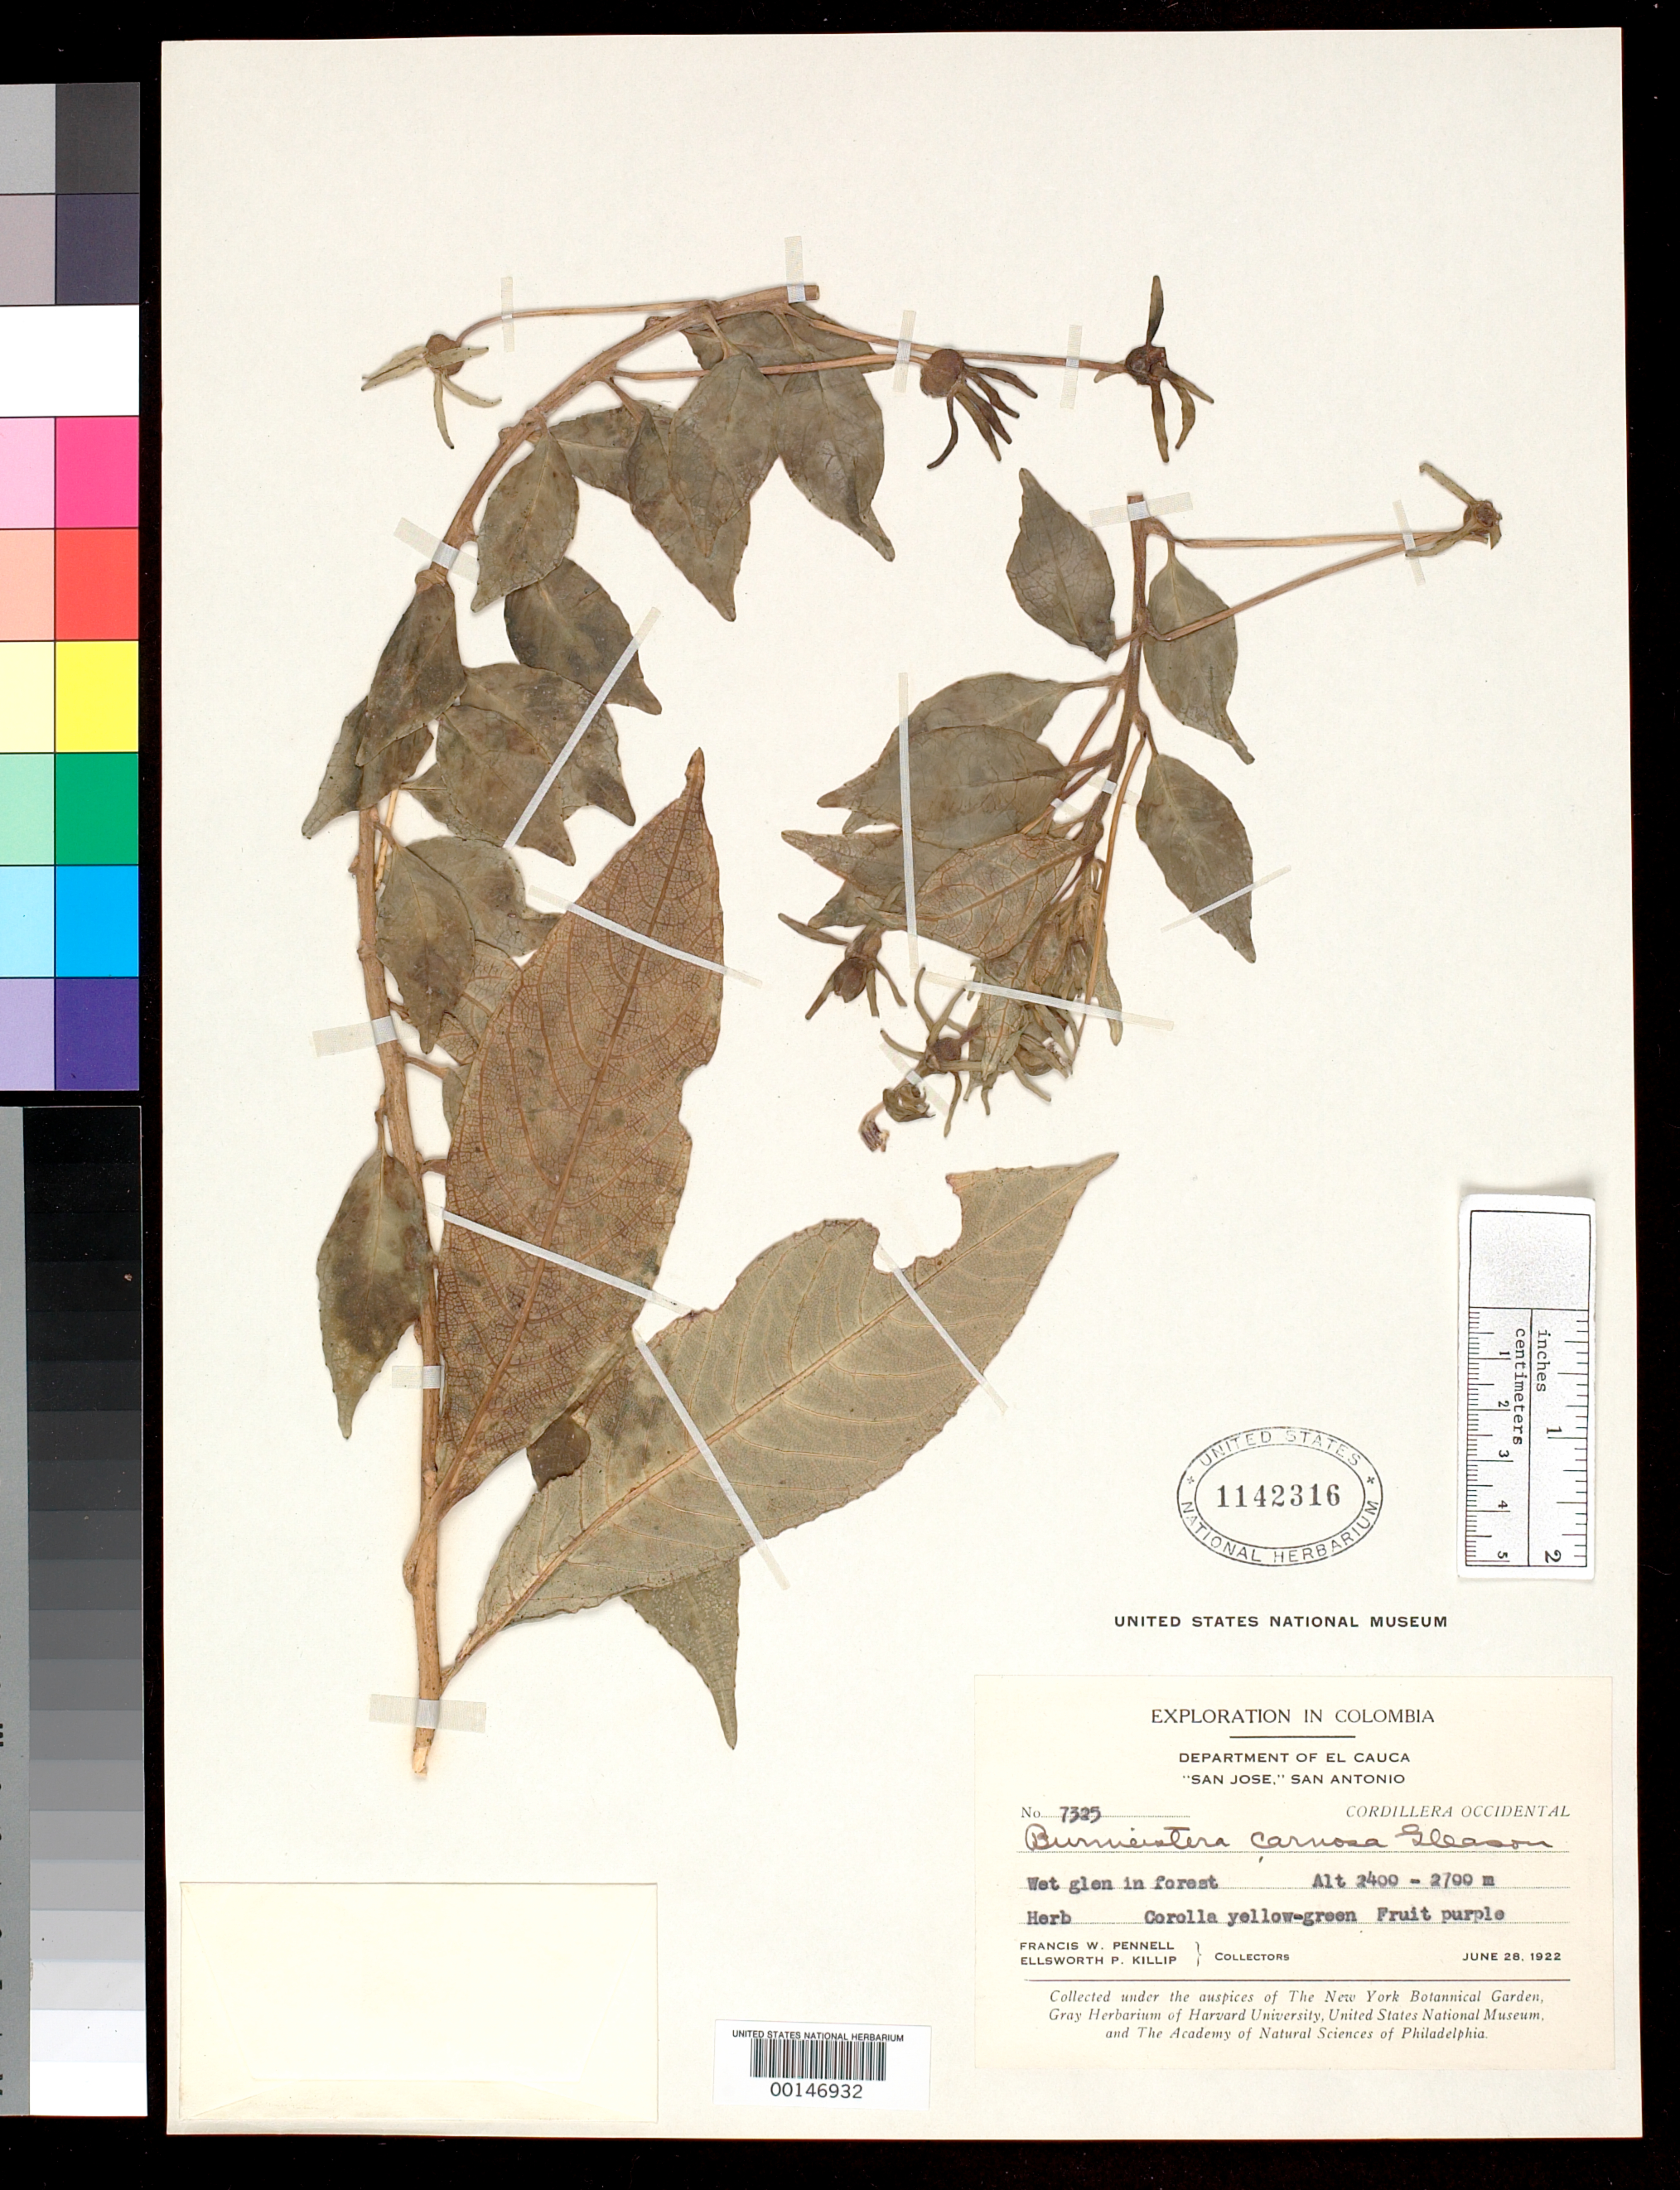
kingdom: Plantae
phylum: Tracheophyta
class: Magnoliopsida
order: Asterales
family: Campanulaceae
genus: Burmeistera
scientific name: Burmeistera carnosa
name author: Gleason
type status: Isotype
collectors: F. W. Pennell & E. P. Killip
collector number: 7325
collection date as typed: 28 Jun 1922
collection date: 1922-06-28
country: Colombia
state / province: Cauca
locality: San Jose, San Antonia.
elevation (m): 2400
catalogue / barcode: US 1142316